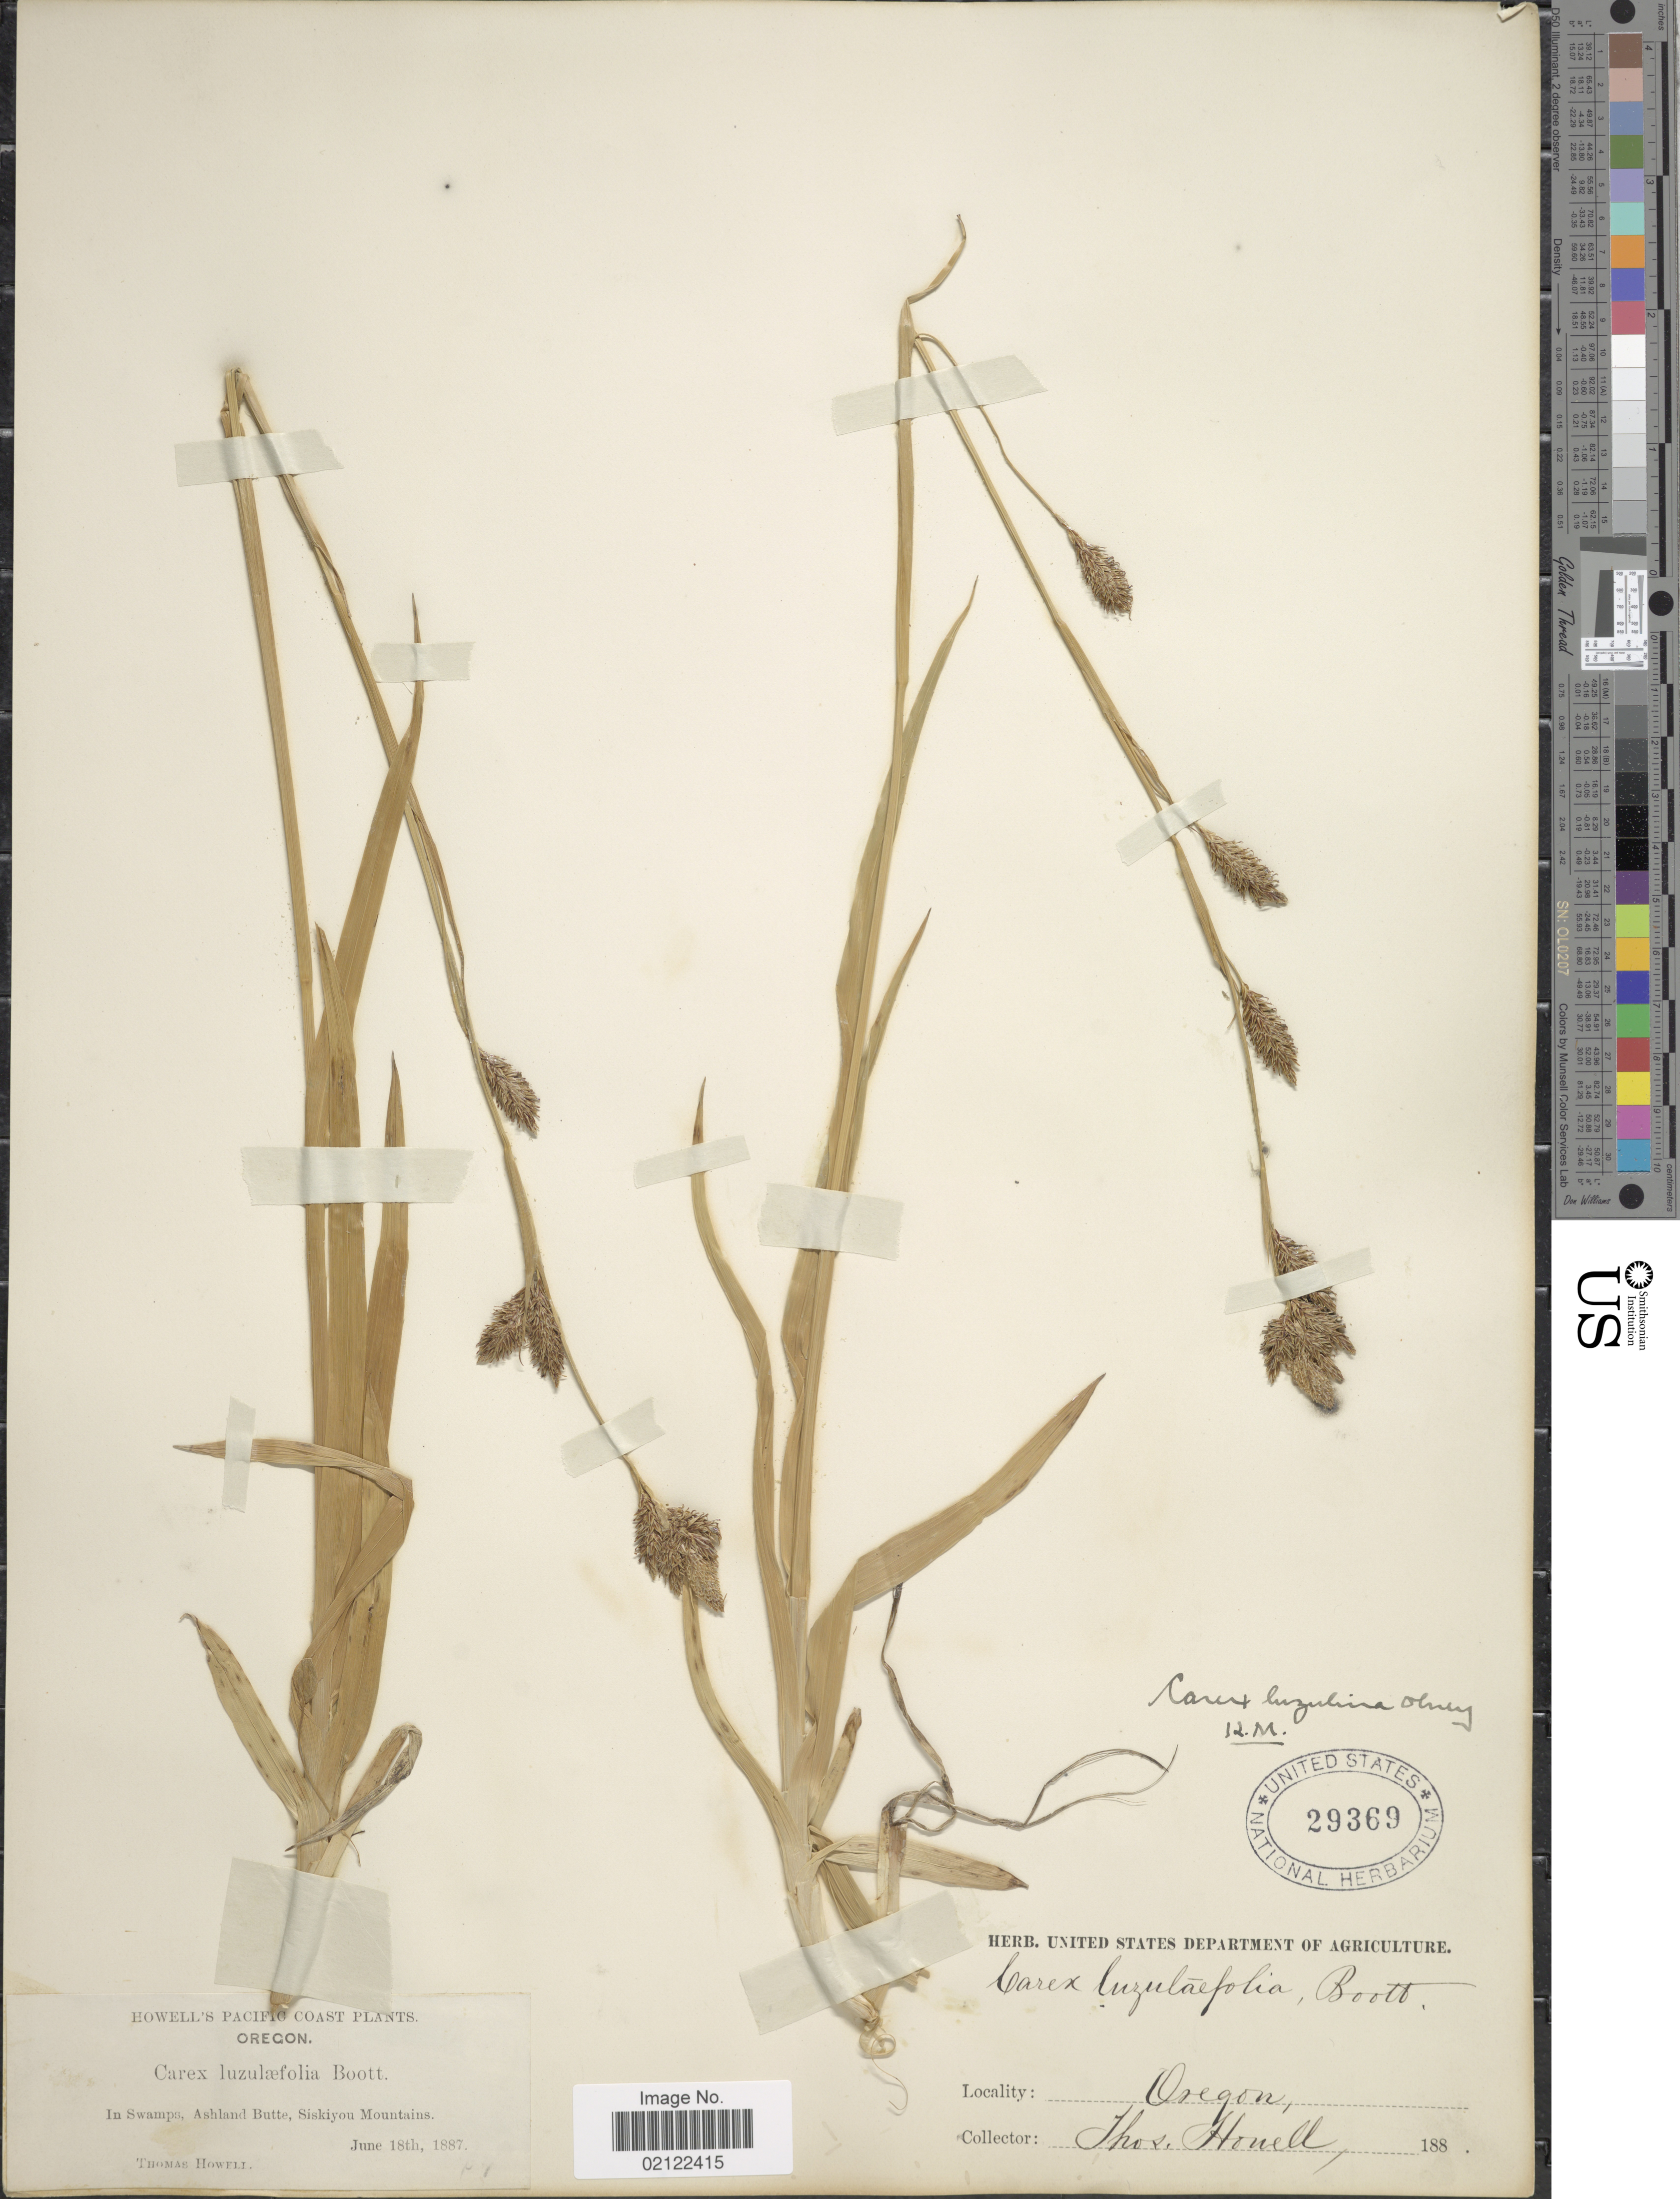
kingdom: Plantae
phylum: Tracheophyta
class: Liliopsida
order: Poales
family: Cyperaceae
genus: Carex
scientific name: Carex luzulina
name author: Olney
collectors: T. Howell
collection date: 1887-06-18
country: United States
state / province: Oregon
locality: Howell's Pacific Coast. In Swamps, Ashland Butte, Siskiyou Mountains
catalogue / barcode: US 29369